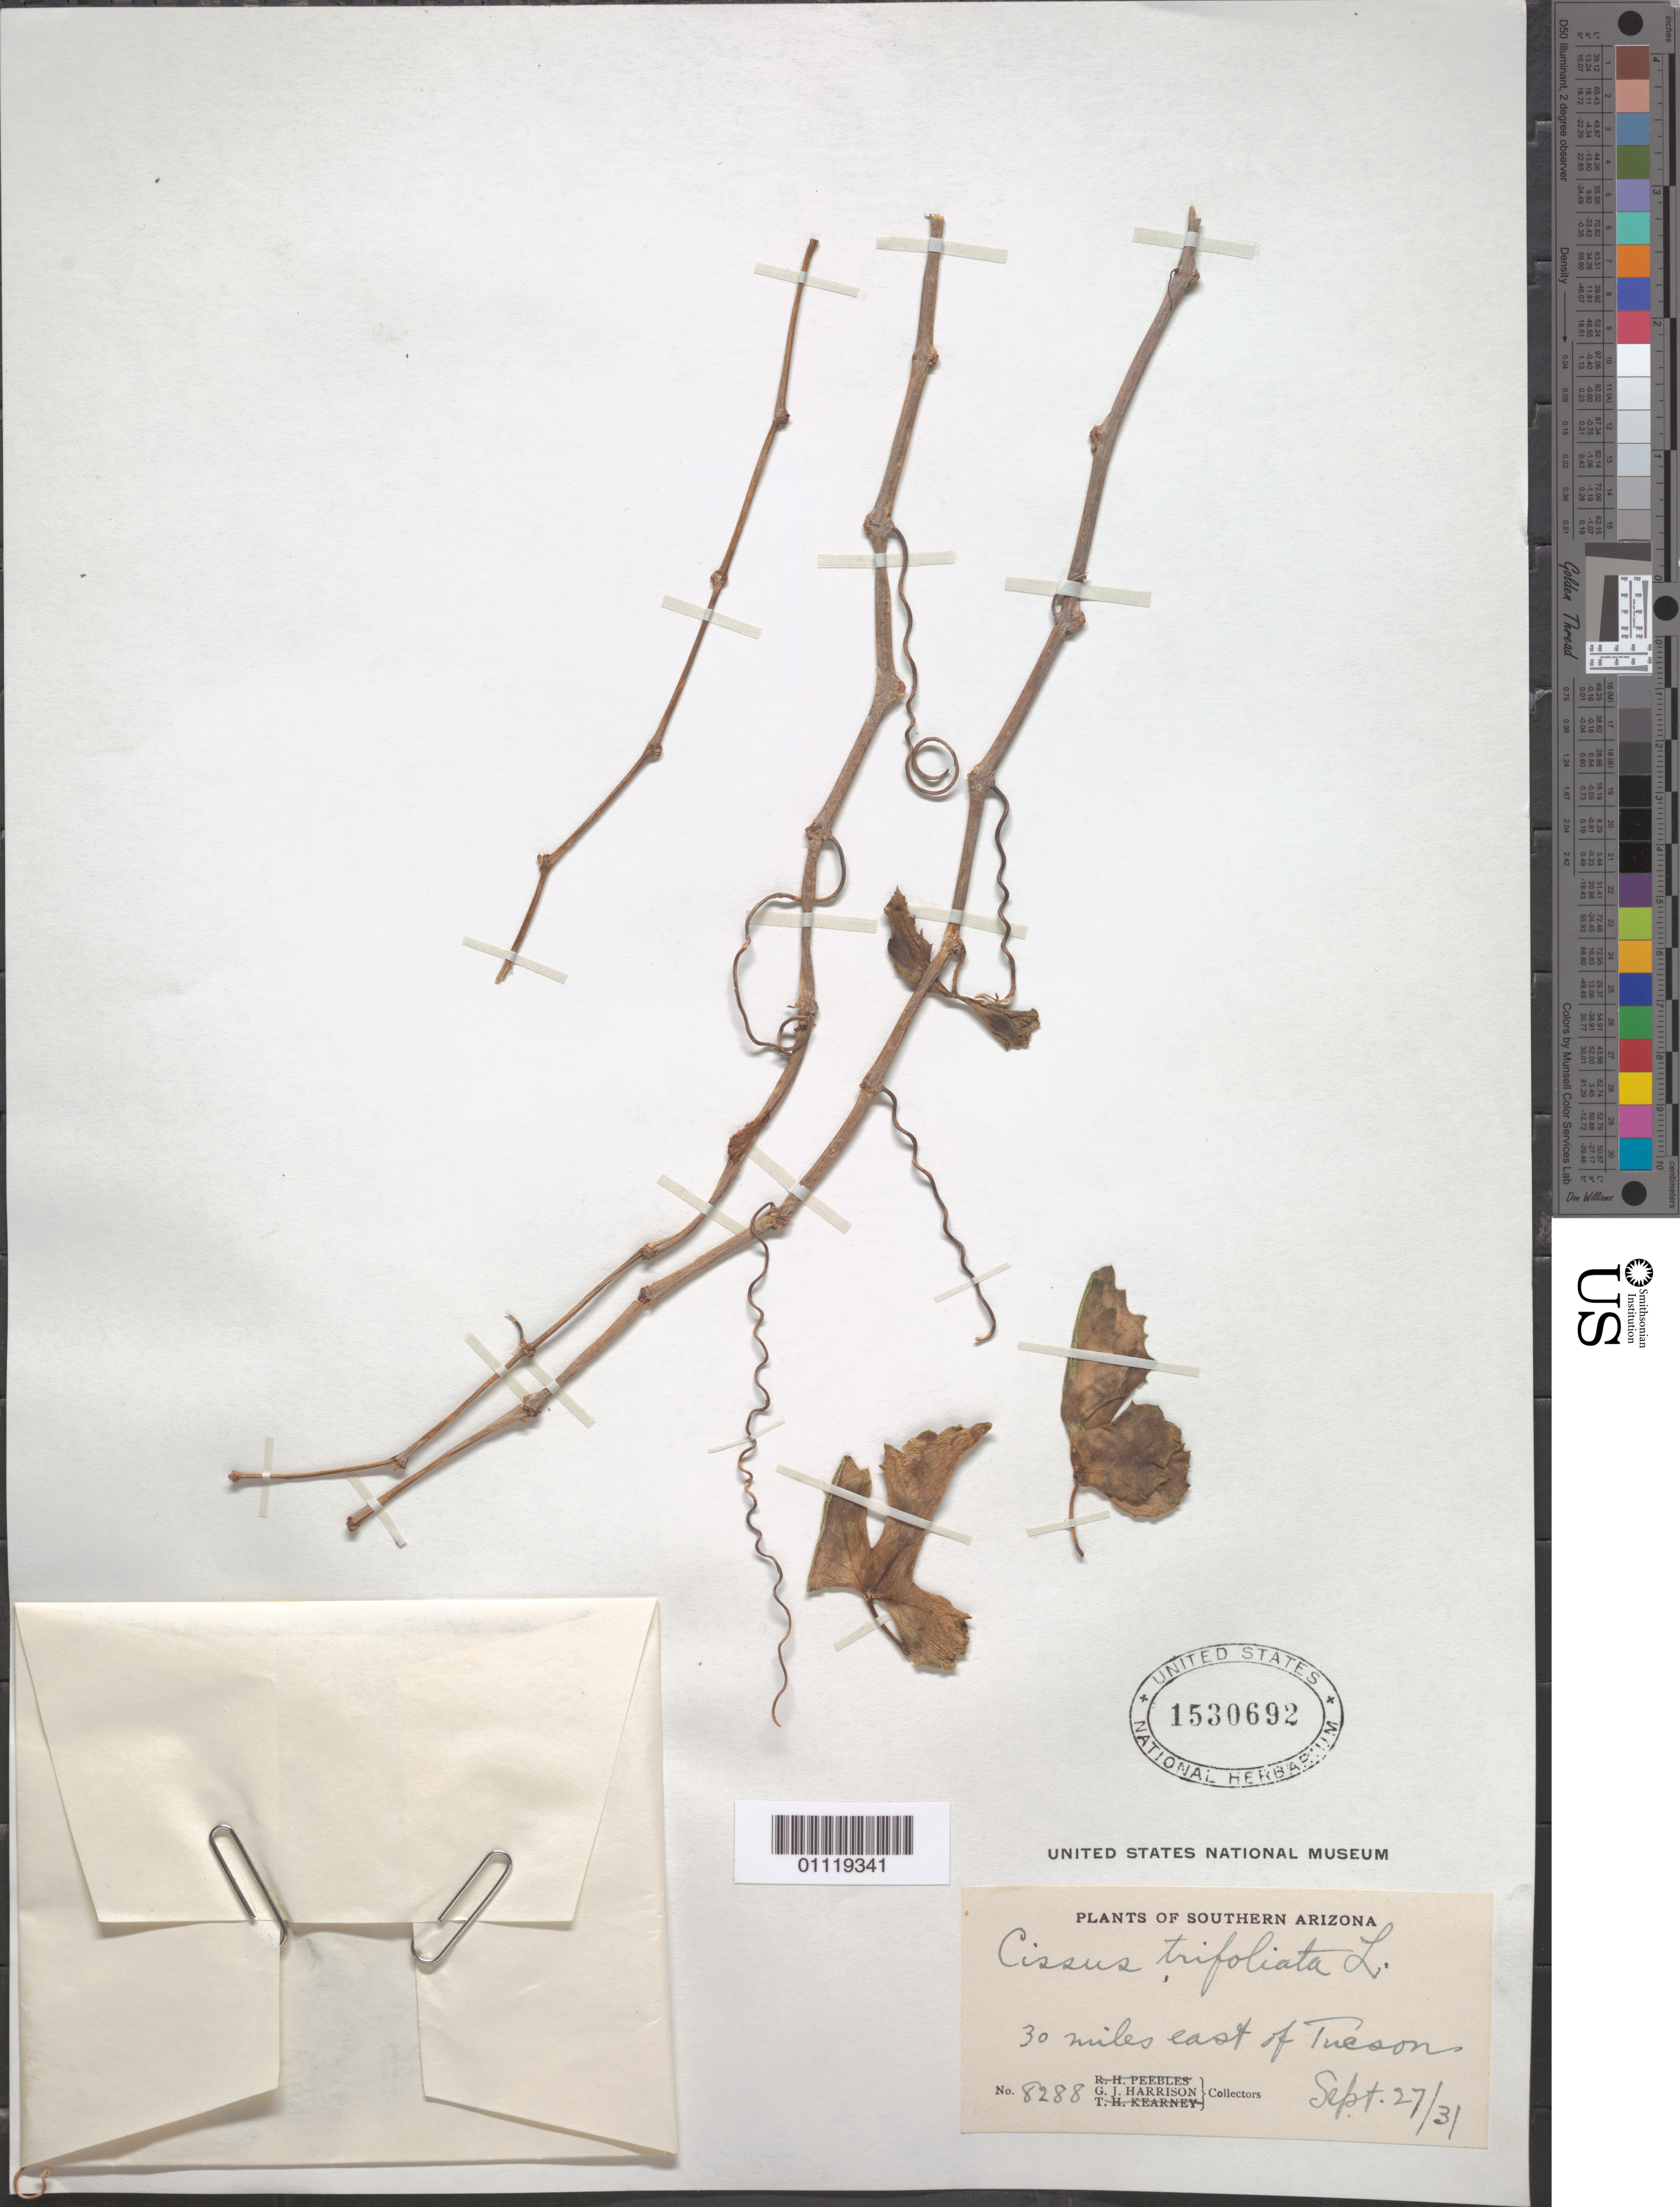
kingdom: Plantae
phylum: Tracheophyta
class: Magnoliopsida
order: Vitales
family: Vitaceae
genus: Cissus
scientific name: Cissus trifoliata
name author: (L.) L.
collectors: G. J. Harrison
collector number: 8288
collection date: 1931-09-27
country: United States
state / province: Arizona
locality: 30 mi E of Tucson.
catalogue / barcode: US 1530692